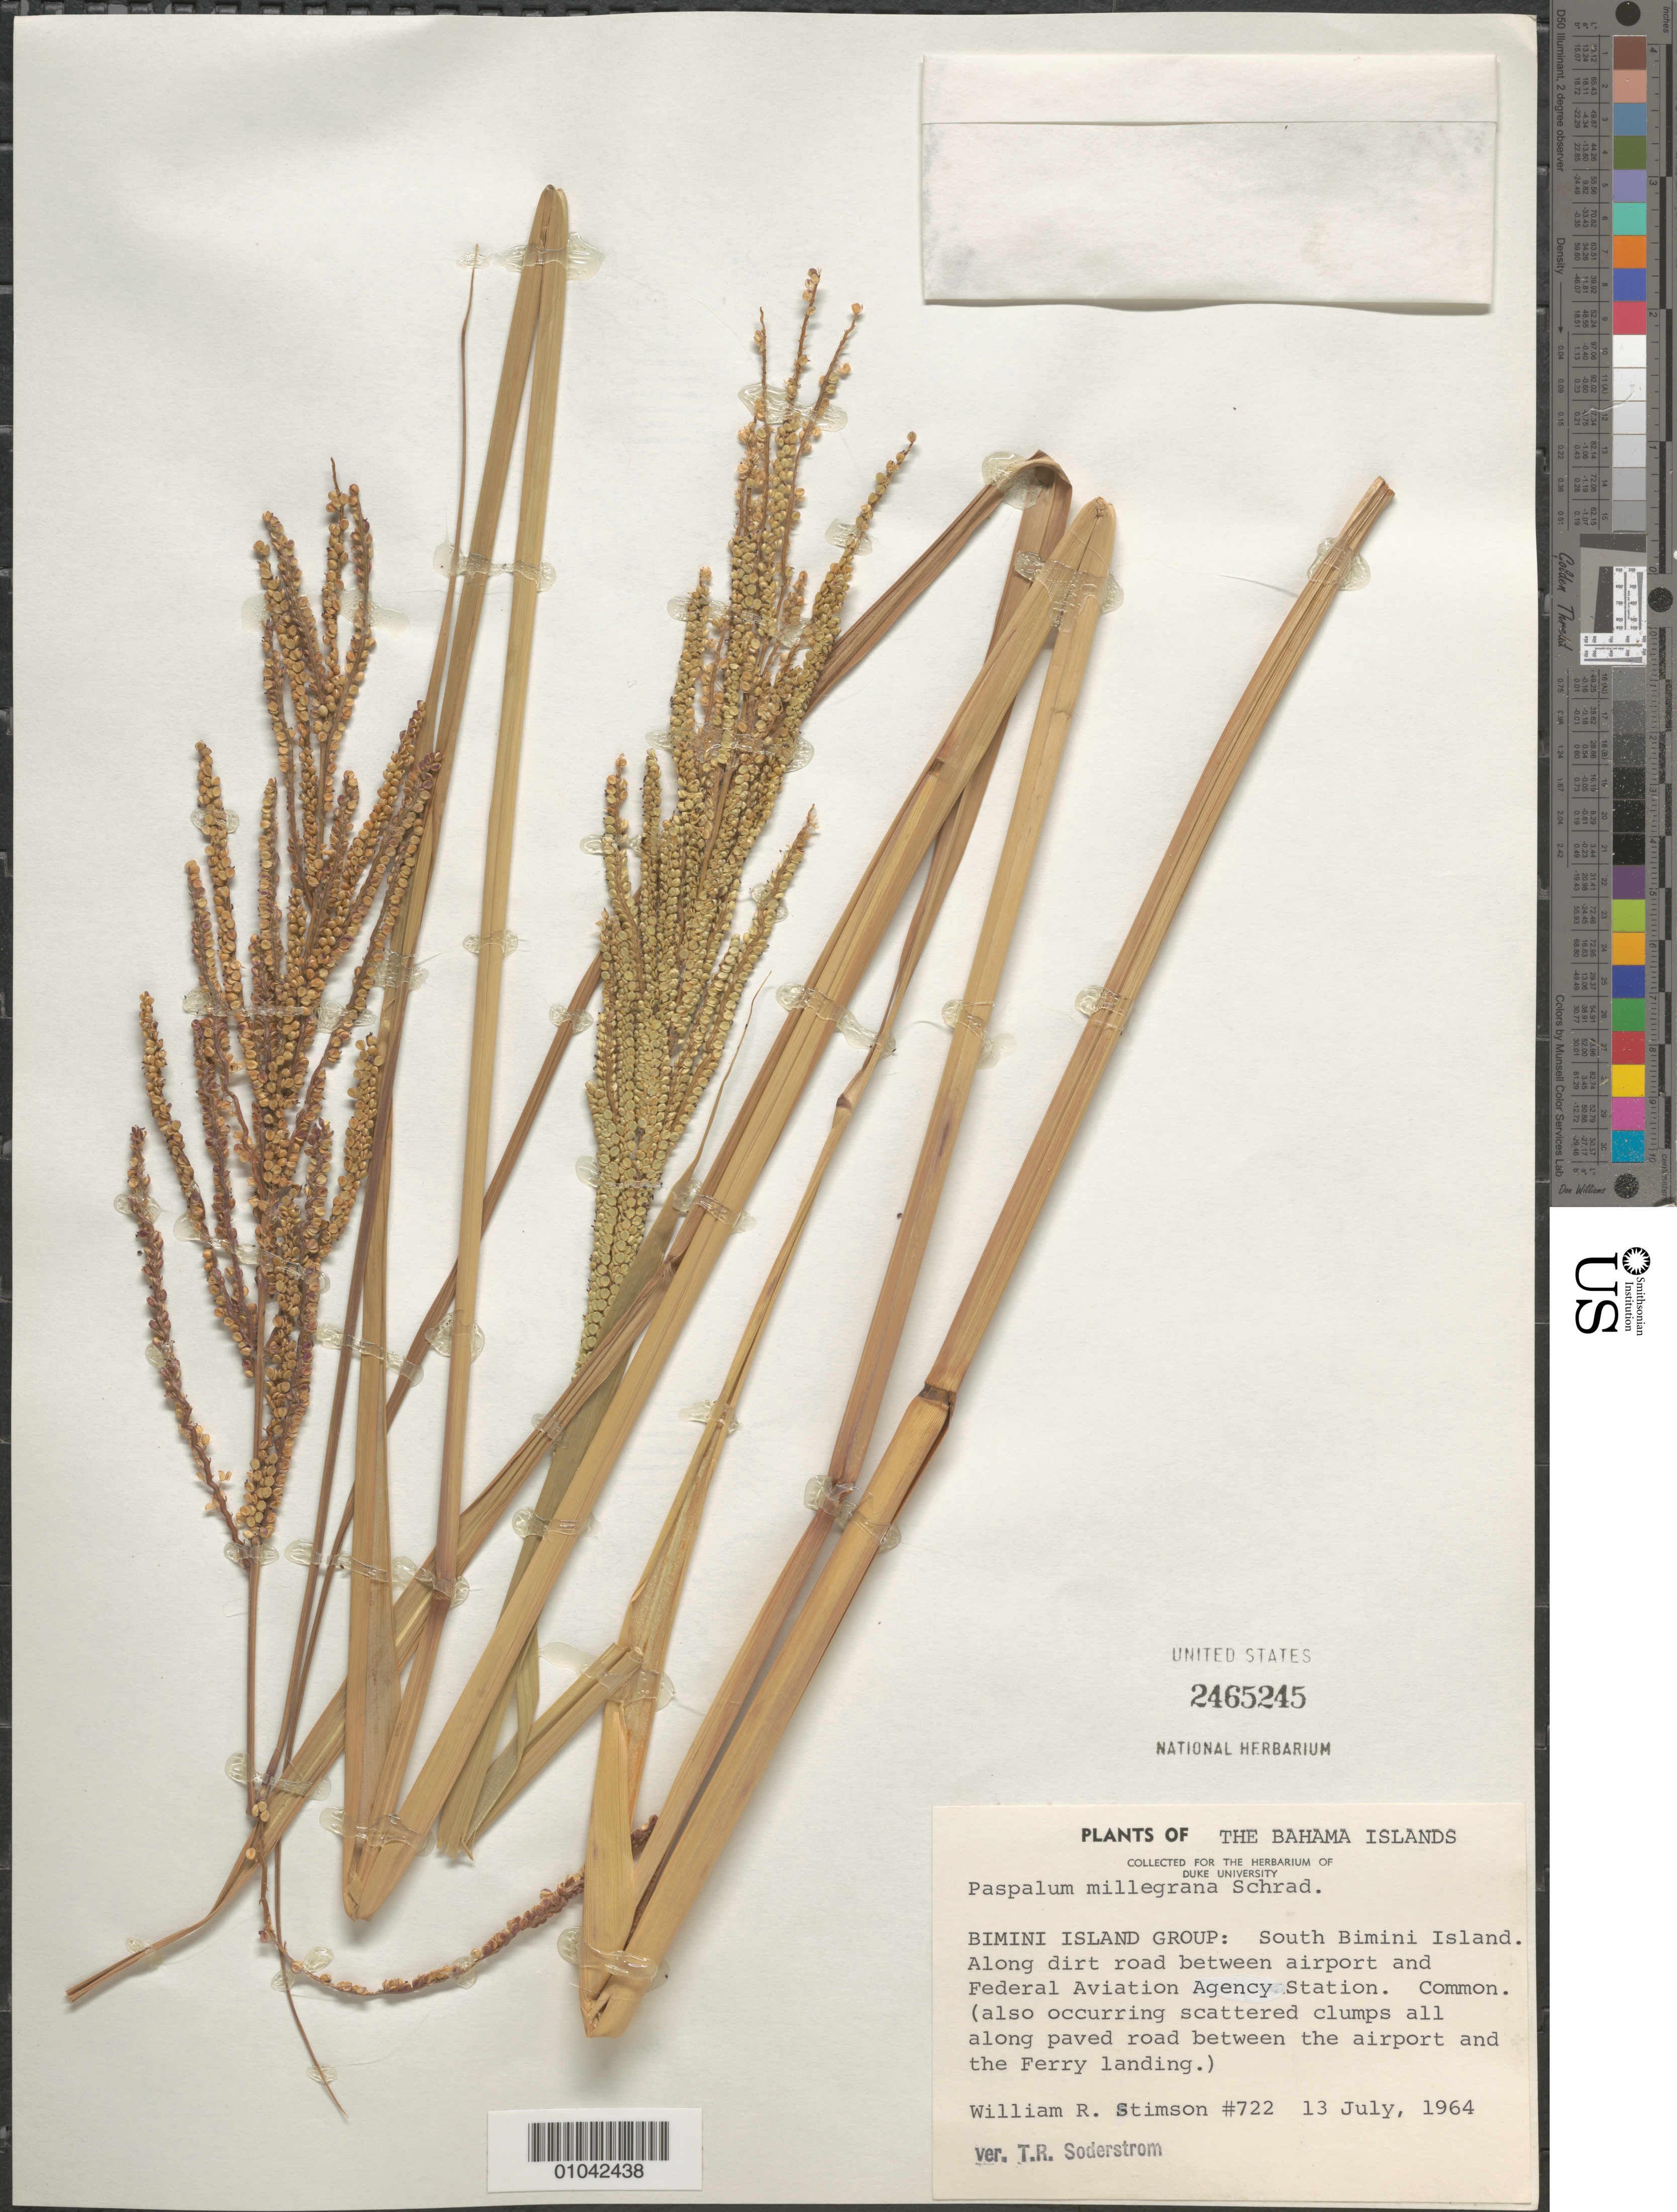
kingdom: Plantae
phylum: Tracheophyta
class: Liliopsida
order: Poales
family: Poaceae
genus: Paspalum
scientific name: Paspalum millegrana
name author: Schrad.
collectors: W. R. Stimson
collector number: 722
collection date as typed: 13 Jul 1964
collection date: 1964-07-13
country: Bahamas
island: Bimini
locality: South Bimini Island, along dirt road between airport and Federal Aviation Agency Station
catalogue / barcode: US 2465245